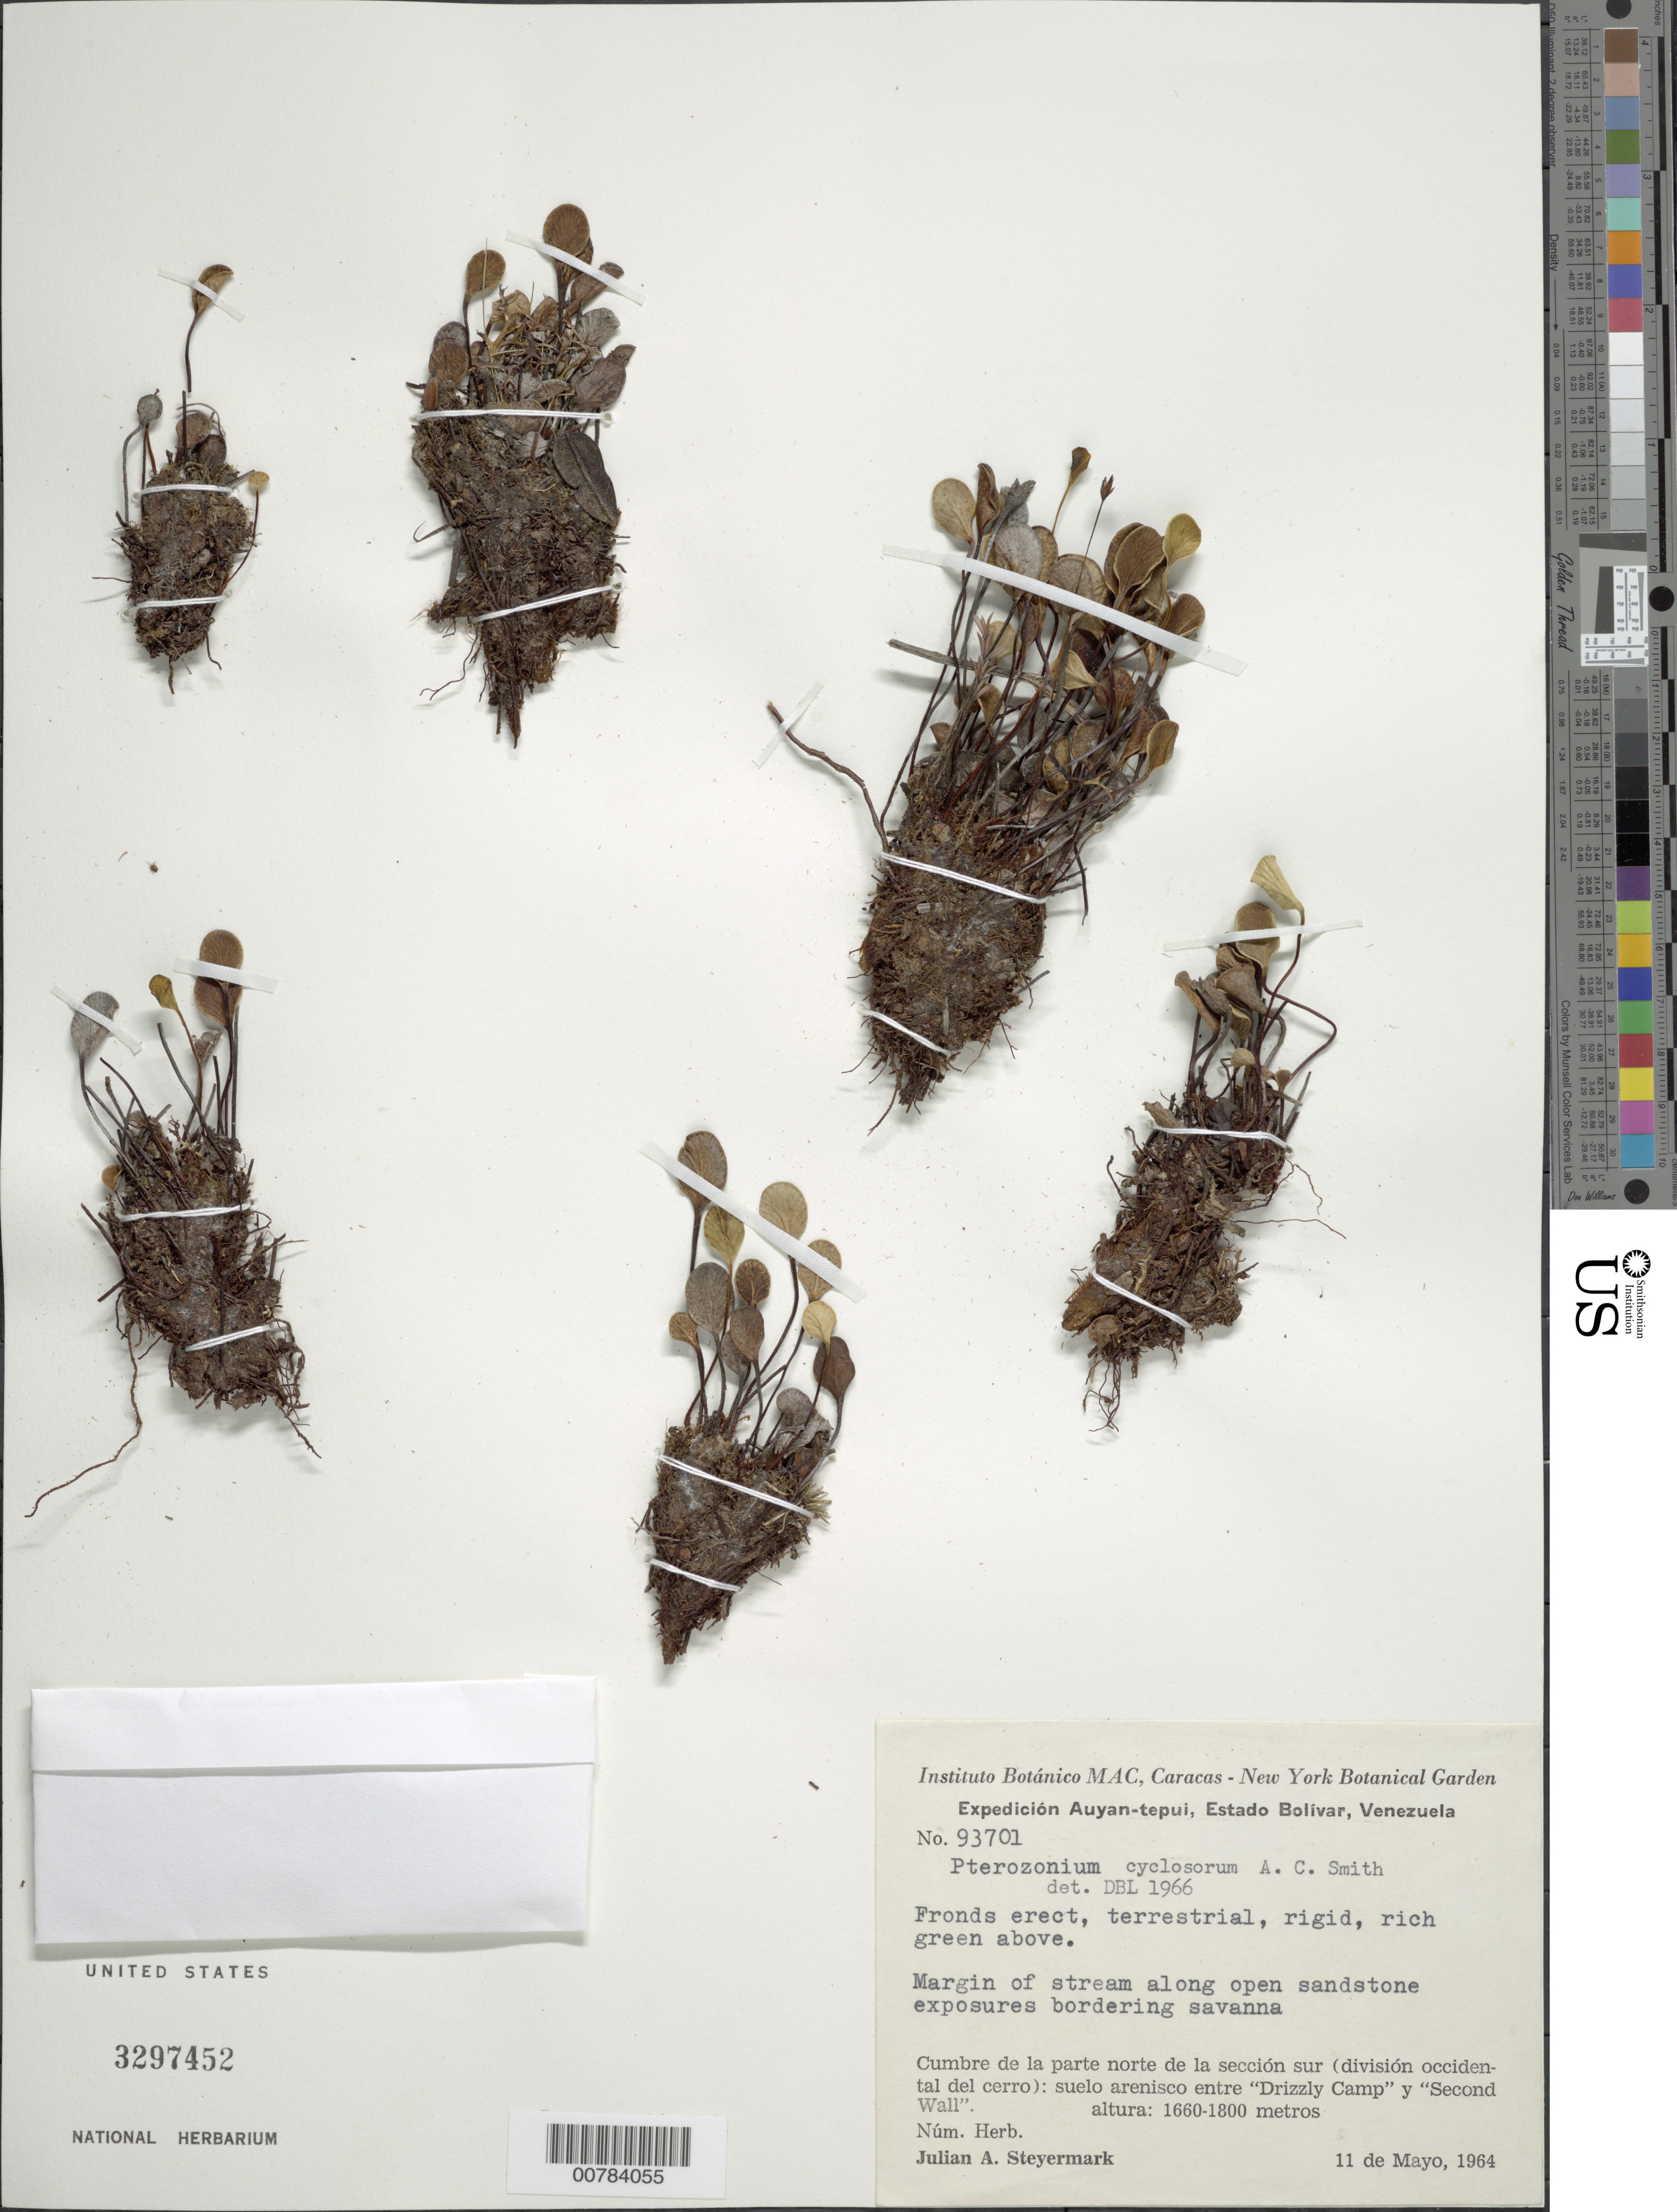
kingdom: Plantae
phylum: Tracheophyta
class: Polypodiopsida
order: Polypodiales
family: Pteridaceae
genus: Pterozonium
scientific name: Pterozonium cyclosorum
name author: A.C. Sm.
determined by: Lellinger, David B., (BOT), Smithsonian Institution - National Museum of Natural History (UNITED STATES)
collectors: J. Steyermark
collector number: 93701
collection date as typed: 11-May-64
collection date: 1964-05-11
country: Venezuela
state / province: Bolívar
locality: Auyan-tepuí, cumbre de la parte norte de la sección sur (div. occidental del cerro): entre "Drizzly Camp" y "Second Wall"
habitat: Suelo arenisco; margin of stream along open sandstone exposures bordering savanna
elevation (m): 1660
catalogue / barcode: US 3297452